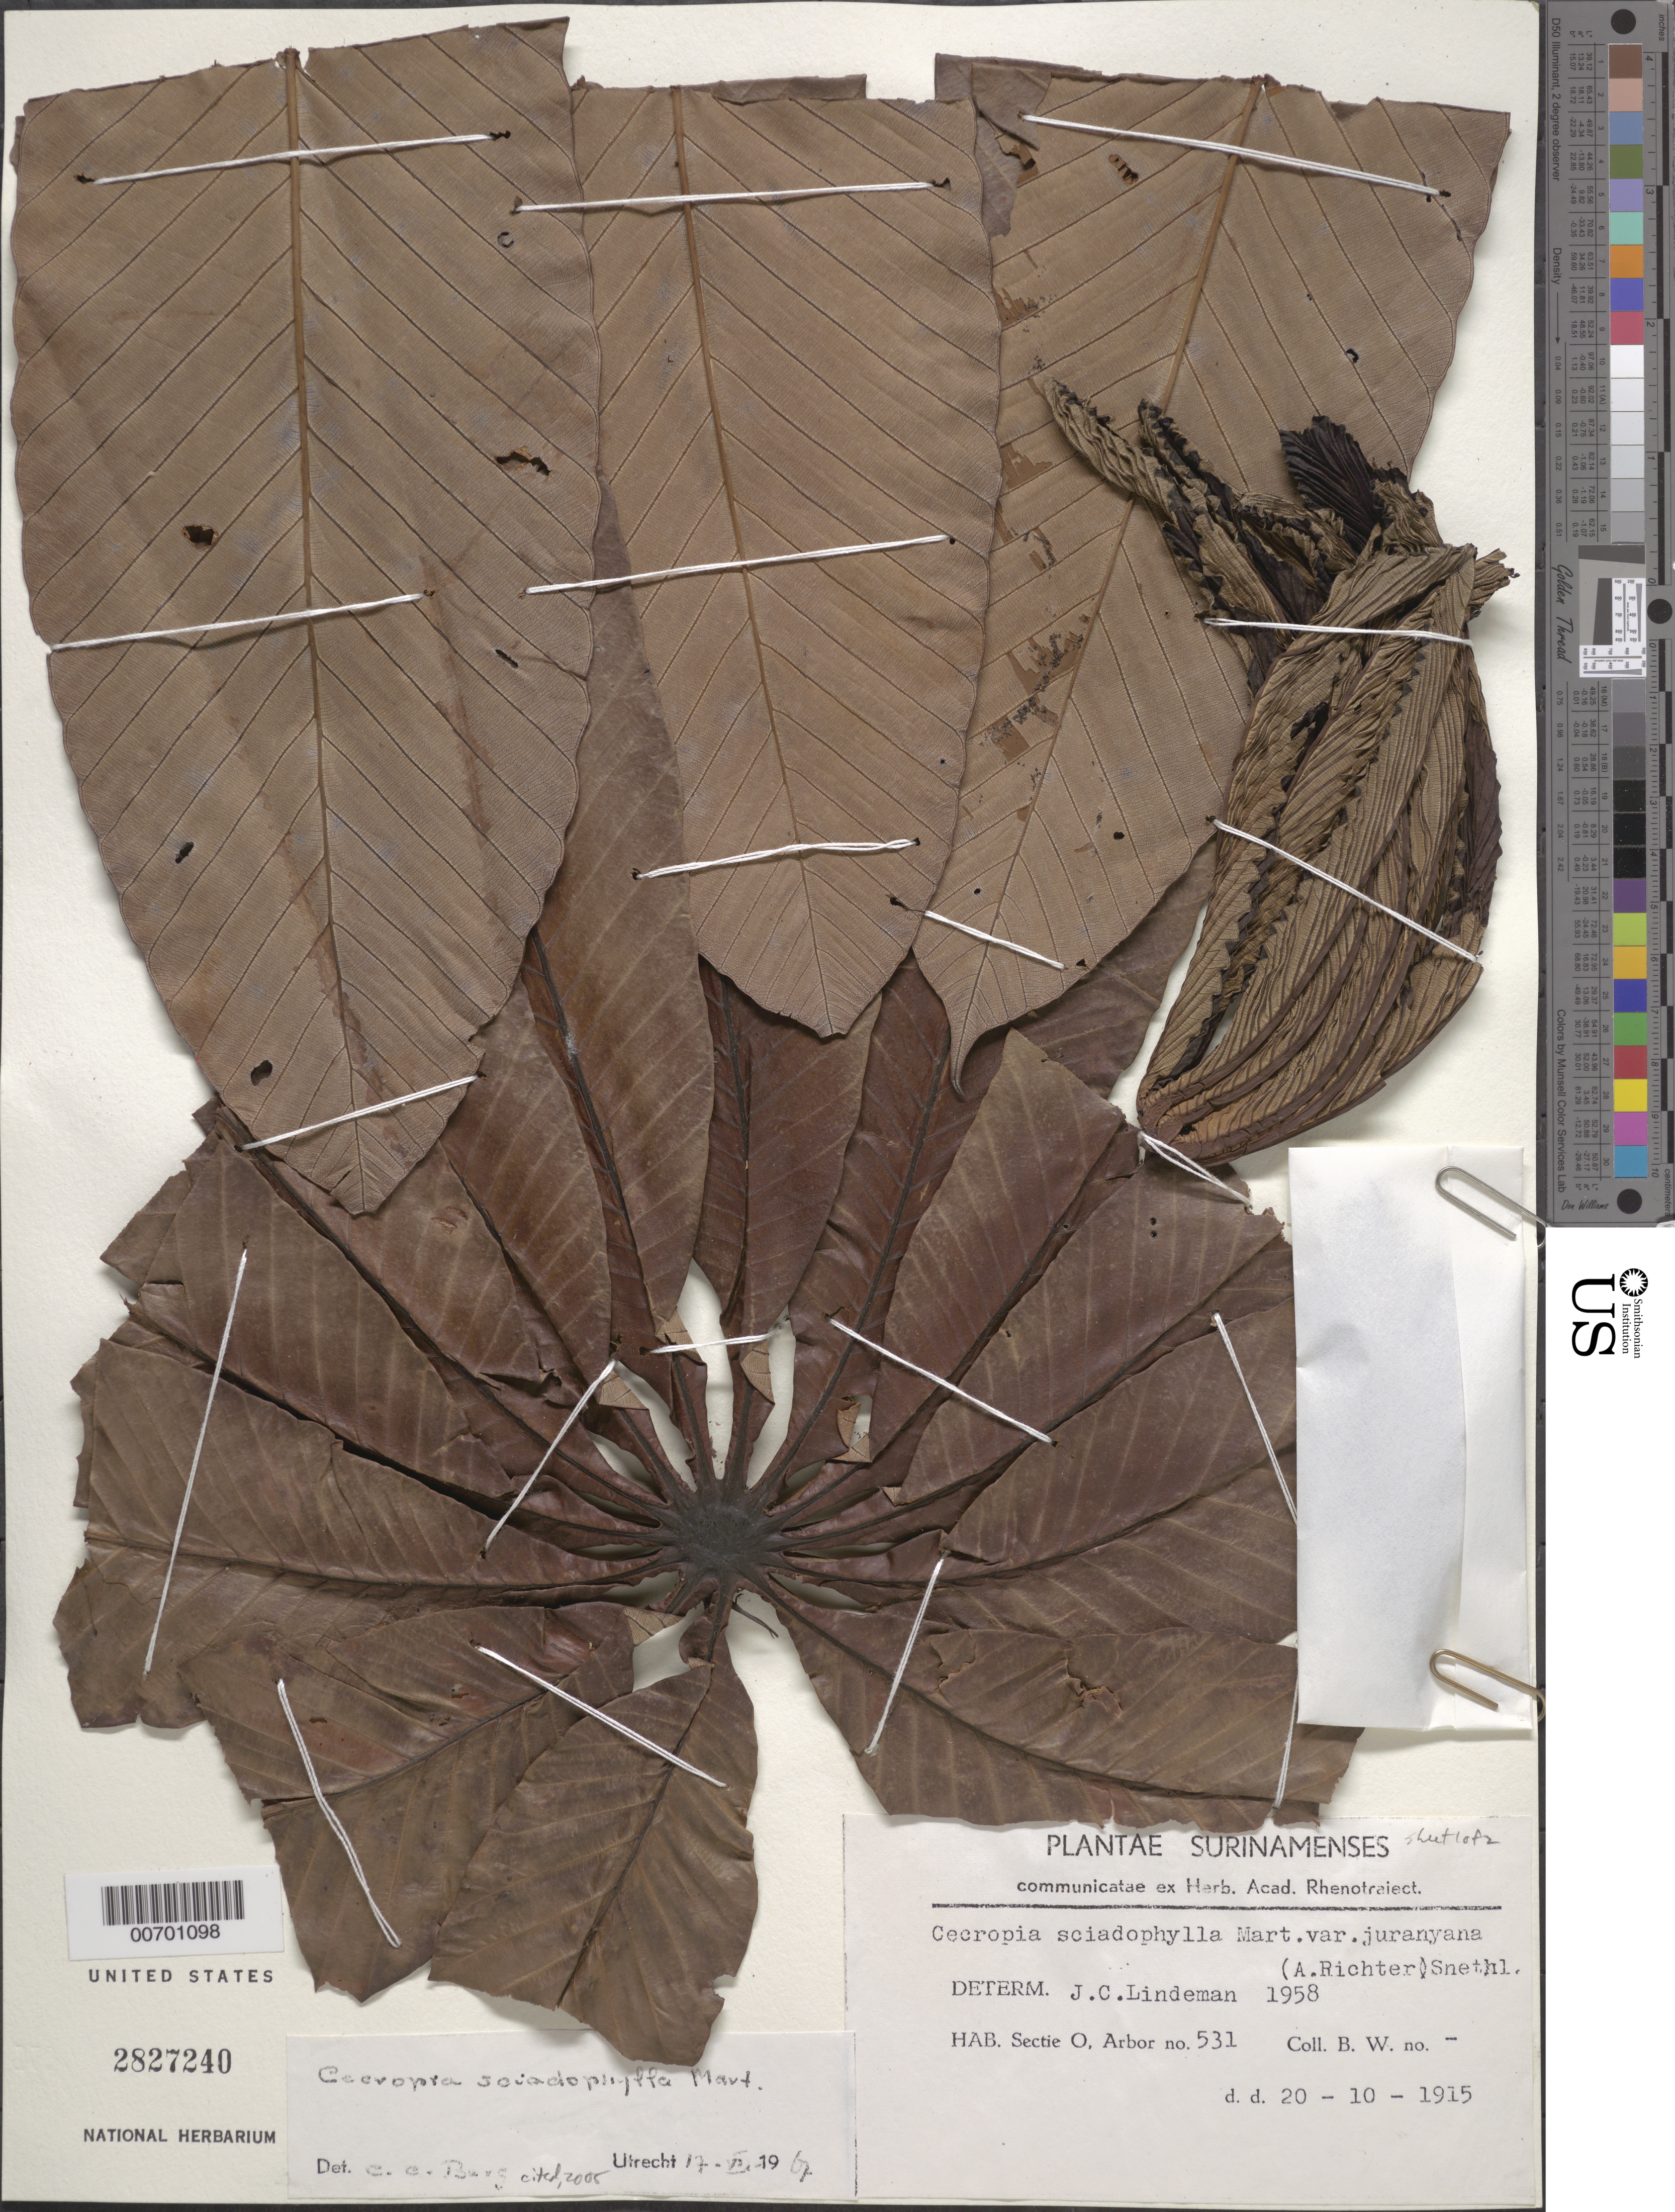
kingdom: Plantae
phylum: Tracheophyta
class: Magnoliopsida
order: Rosales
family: Urticaceae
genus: Cecropia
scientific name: Cecropia sciadophylla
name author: Mart.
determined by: Berg, C. C.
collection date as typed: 20-Oct-15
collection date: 1915-10-20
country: Suriname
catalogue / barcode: US 2827240